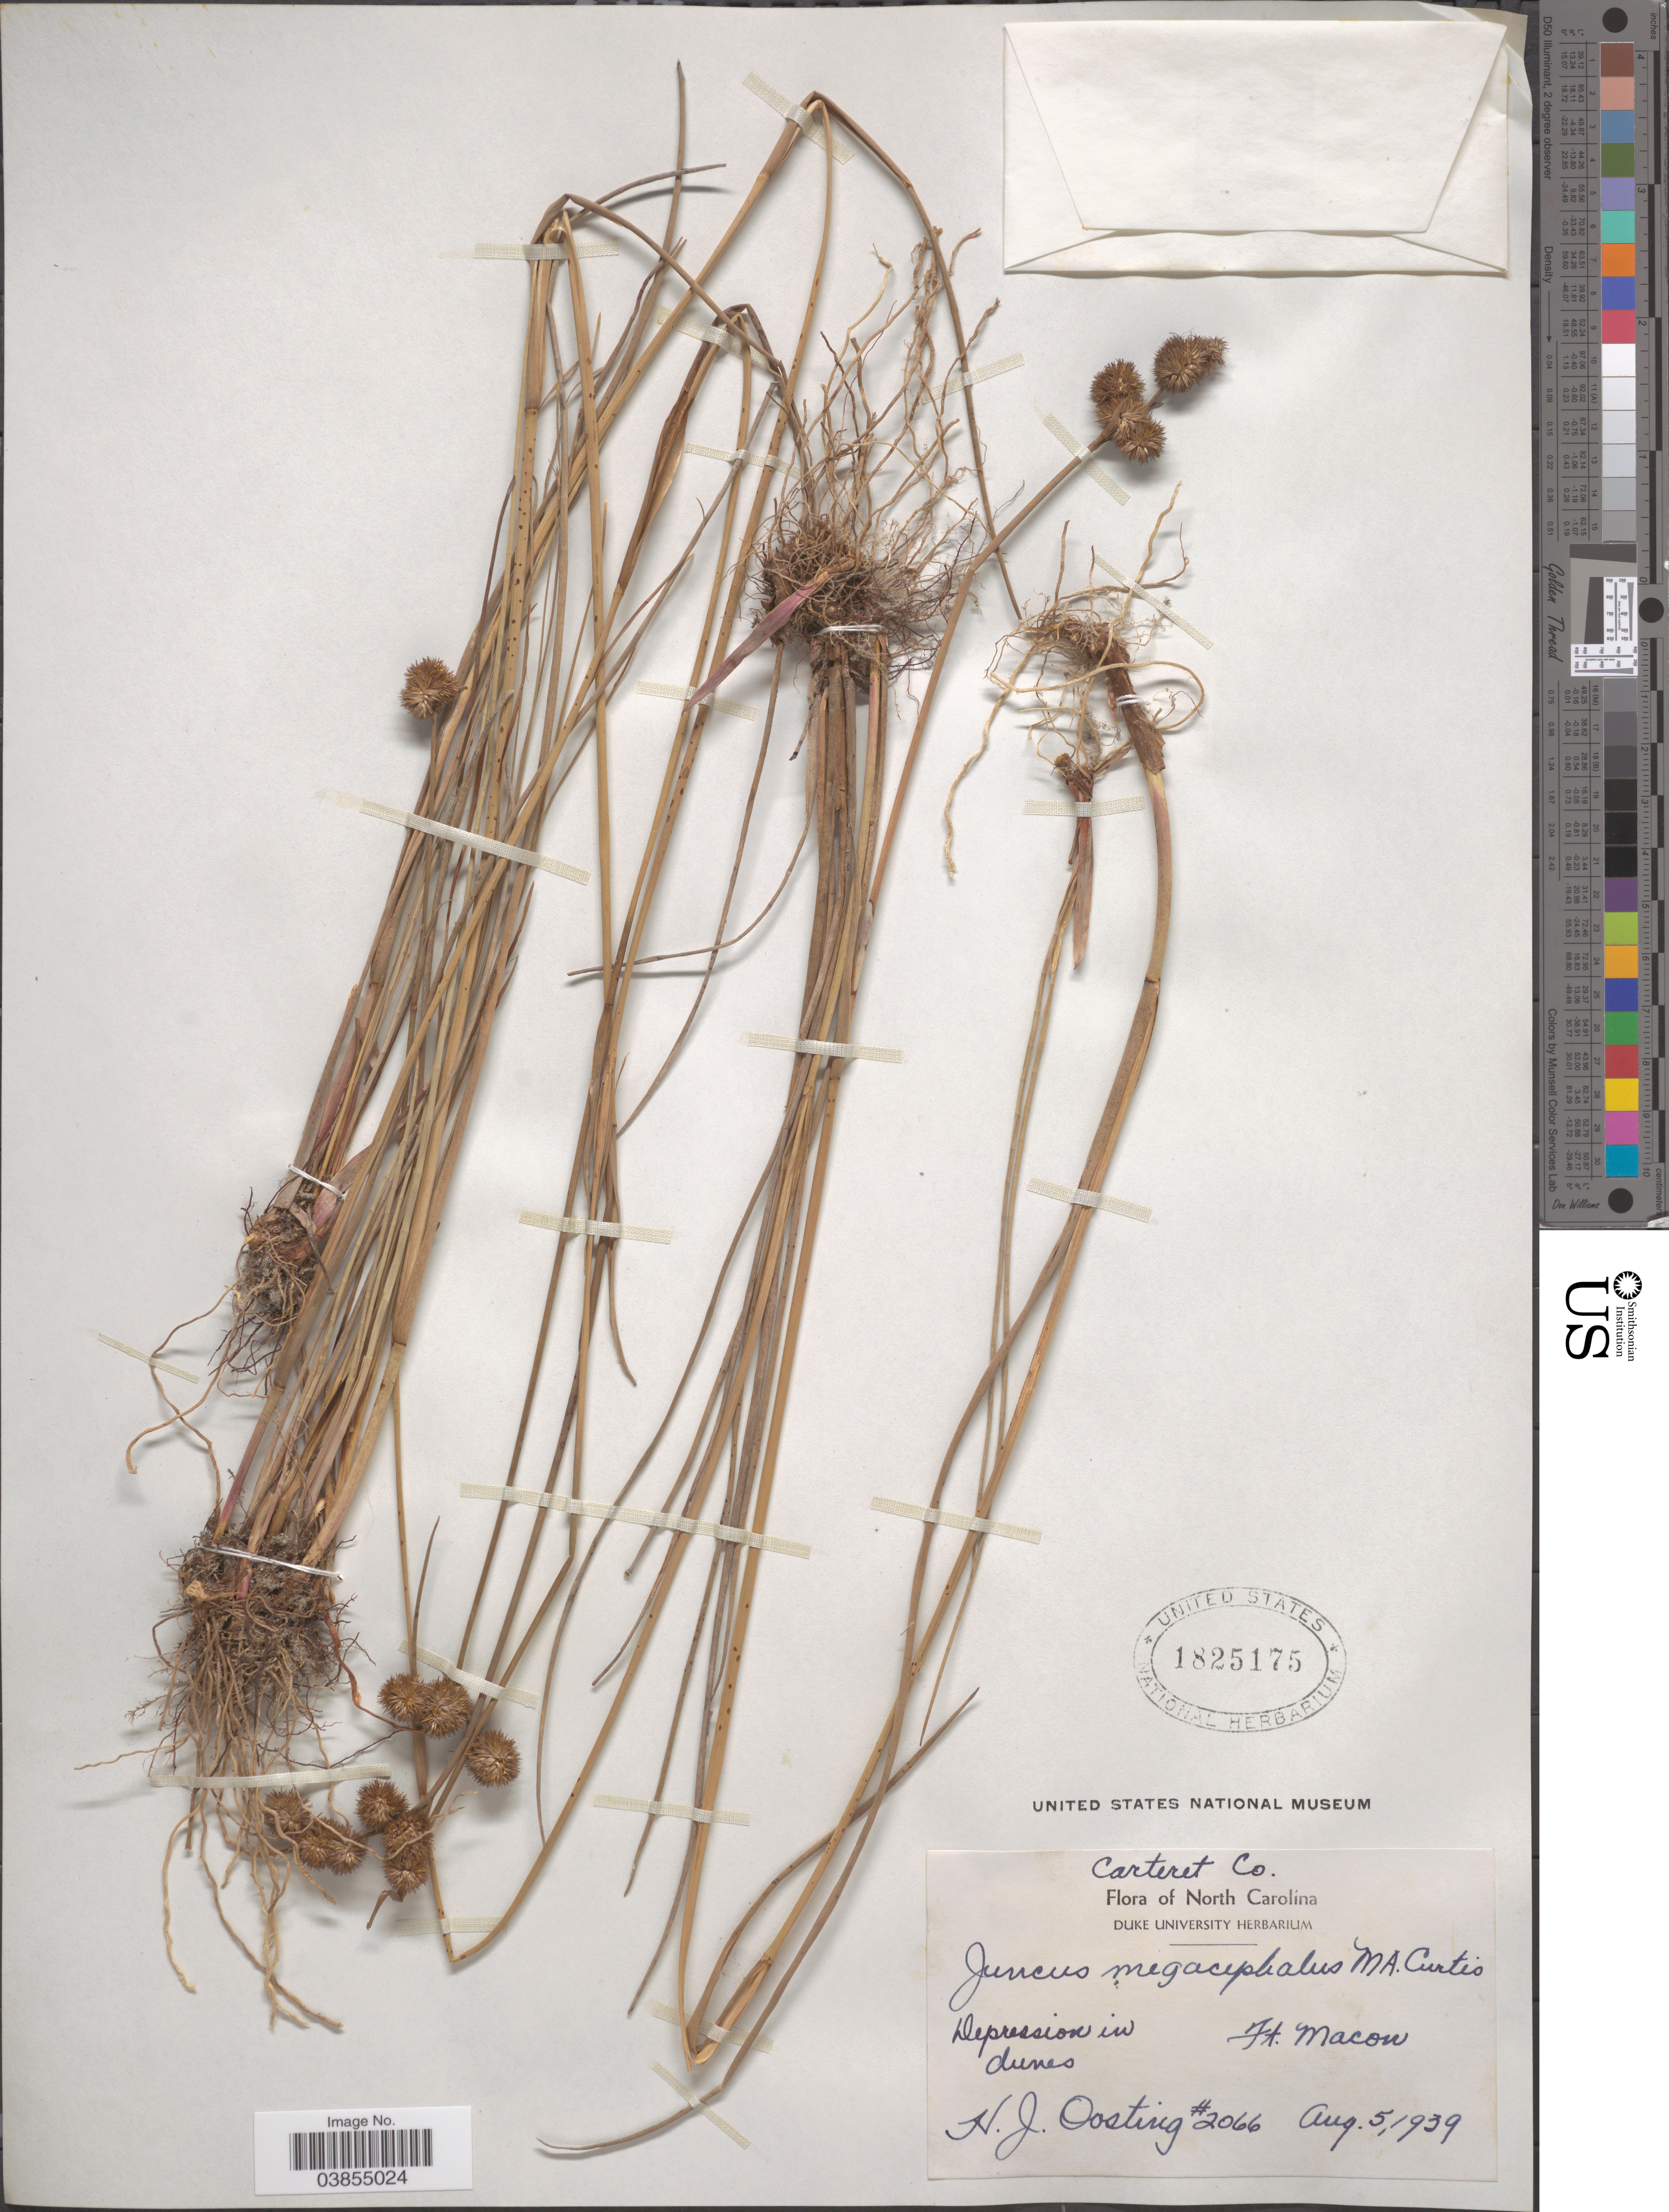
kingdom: Plantae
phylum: Tracheophyta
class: Liliopsida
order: Poales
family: Juncaceae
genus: Juncus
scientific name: Juncus megacephalus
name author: M.A. Curtis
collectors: H. Oosting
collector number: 2066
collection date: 1939-08-05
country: United States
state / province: North Carolina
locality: Carteret Co. Depression in dunes. Ft. Macow.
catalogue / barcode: US 1825175